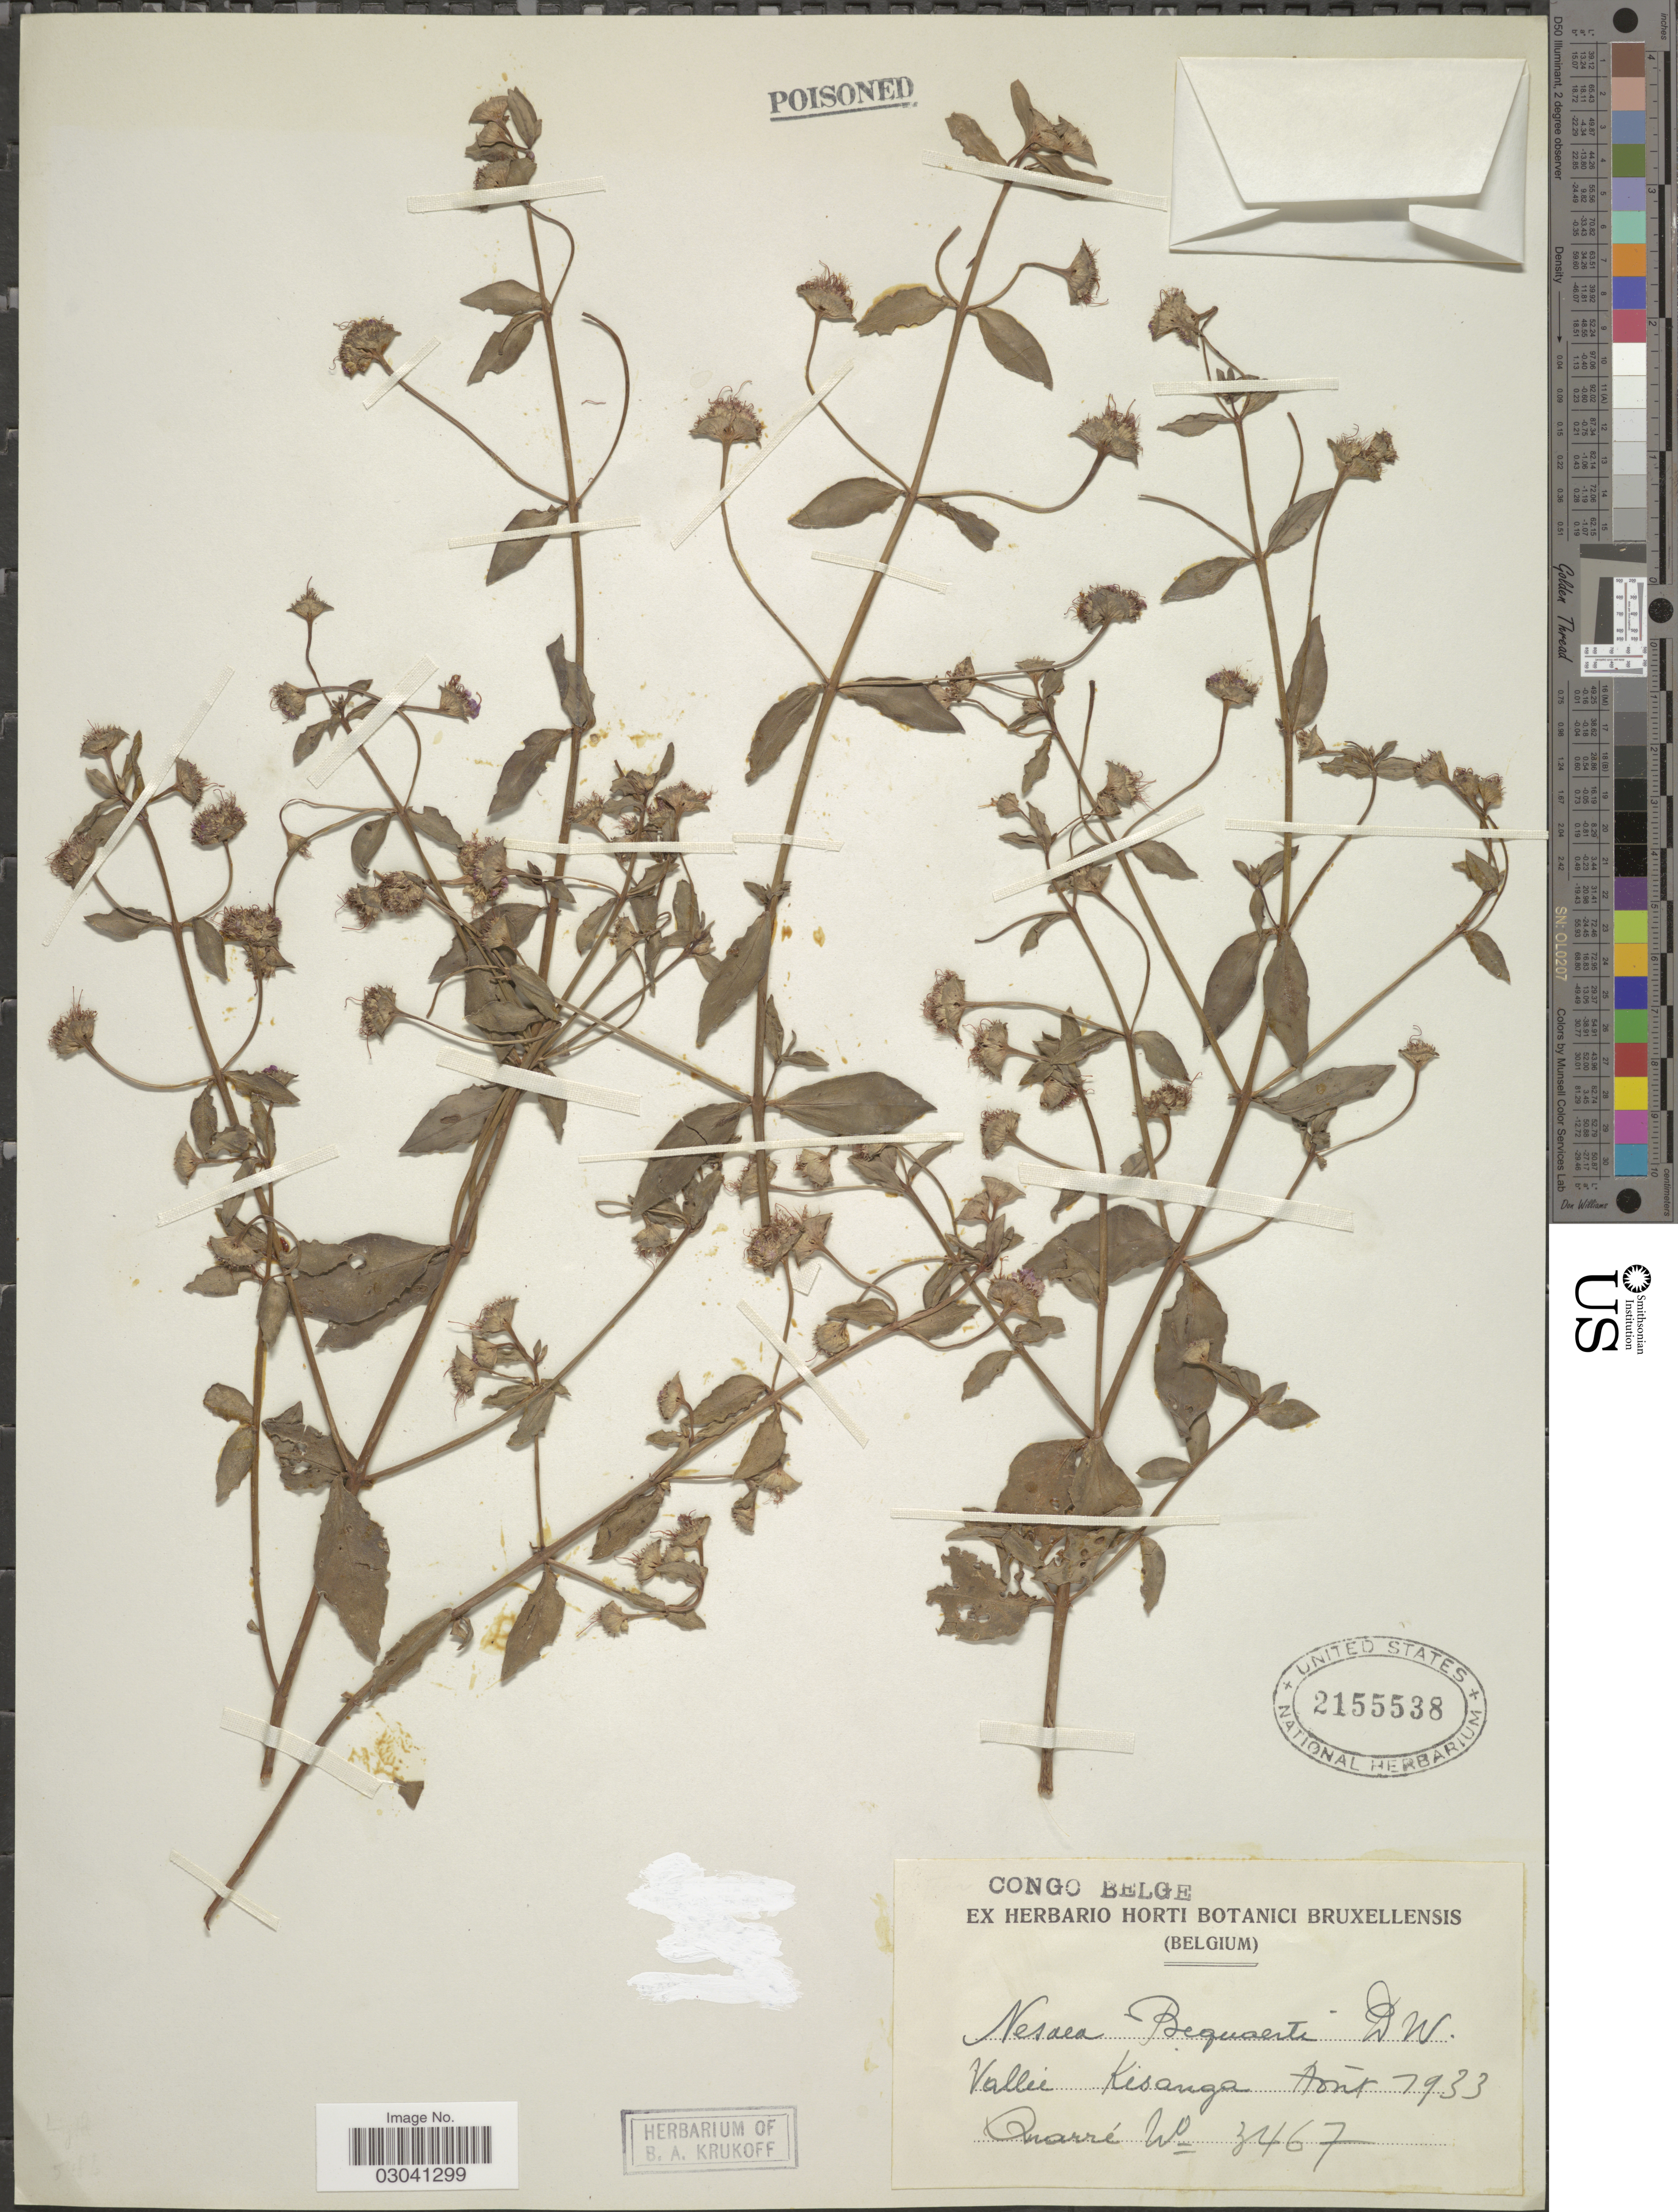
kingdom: Plantae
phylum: Tracheophyta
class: Magnoliopsida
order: Myrtales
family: Lythraceae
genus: Ammannia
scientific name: Ammannia bequaertii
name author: (De Wild.) S.A. Graham & Gandhi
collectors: -. Quarre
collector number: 3467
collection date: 1933-08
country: Congo, Democratic Republic of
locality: Vallée Kisanga, Congo Belge.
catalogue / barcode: US 2155538